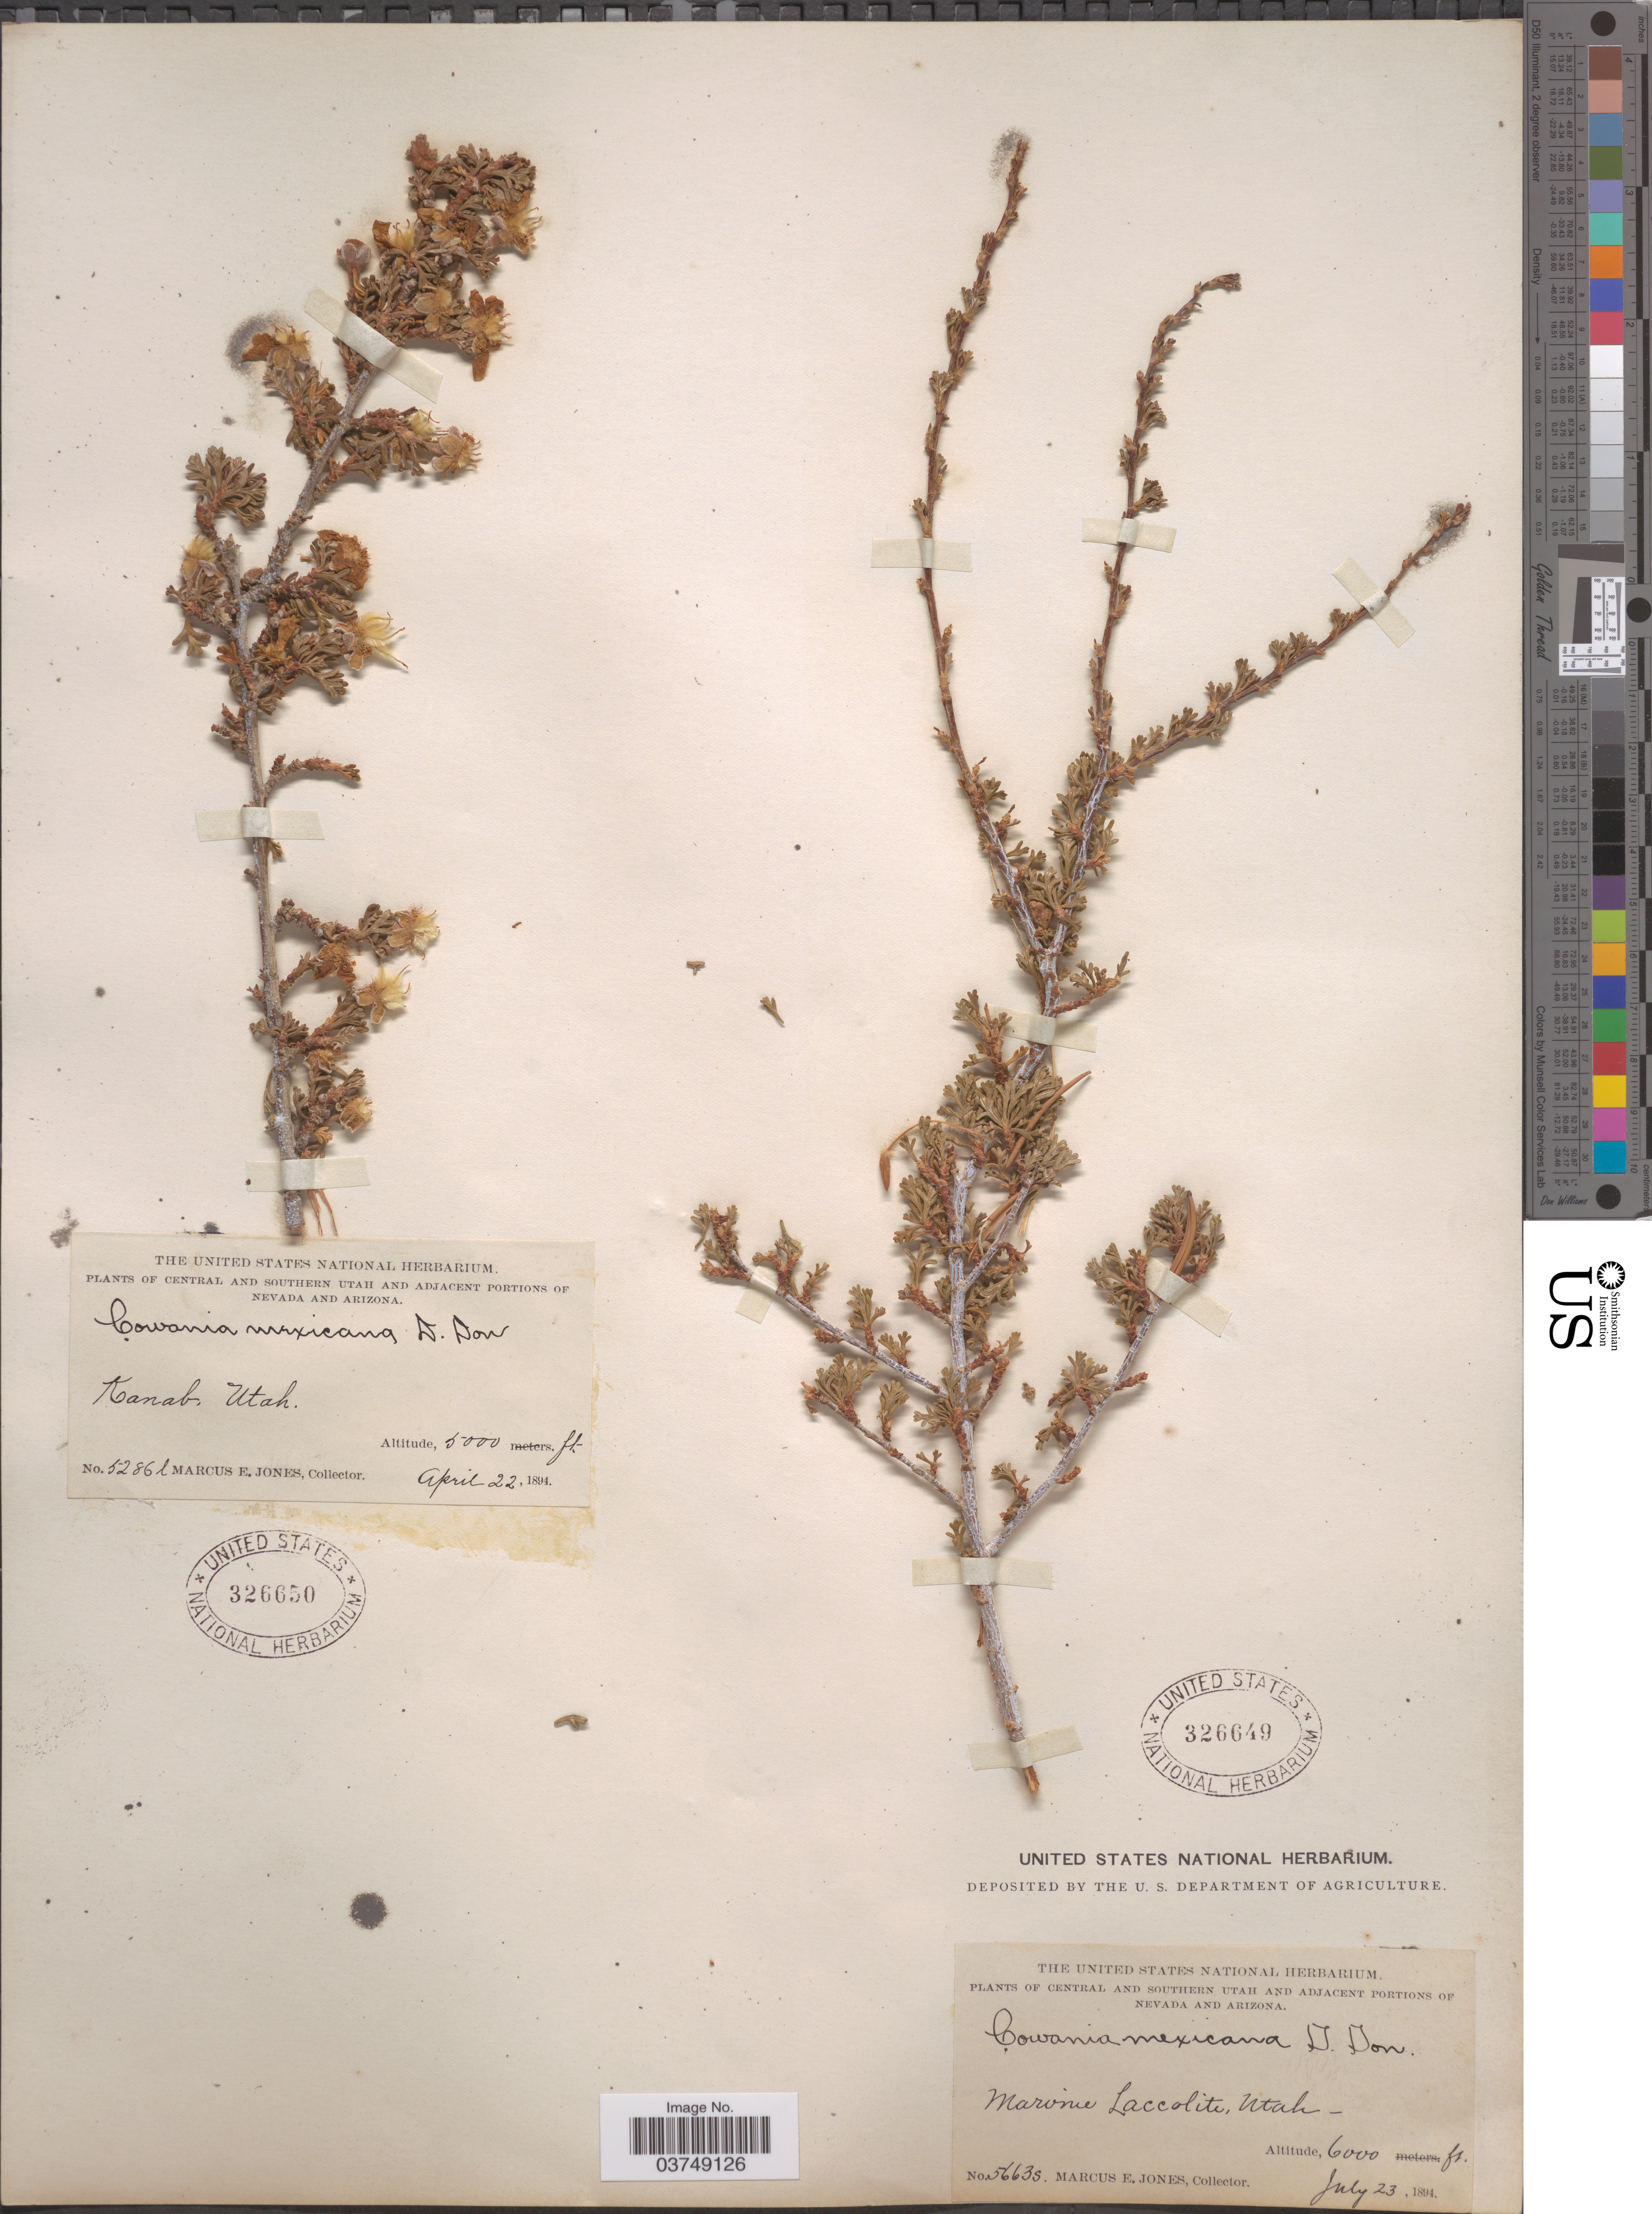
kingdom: Plantae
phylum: Tracheophyta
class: Magnoliopsida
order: Rosales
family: Rosaceae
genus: Purshia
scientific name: Purshia stansburyana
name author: (Torr.) Henrickson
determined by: Strong, Mark T., (BOT), Smithsonian Institution - National Museum of Natural History (UNITED STATES)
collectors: M. E. Jones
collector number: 5663S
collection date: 1894-07-23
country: United States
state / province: Utah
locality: Central and Southern Utah. Marvine Laccolite.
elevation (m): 1829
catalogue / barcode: US 326649